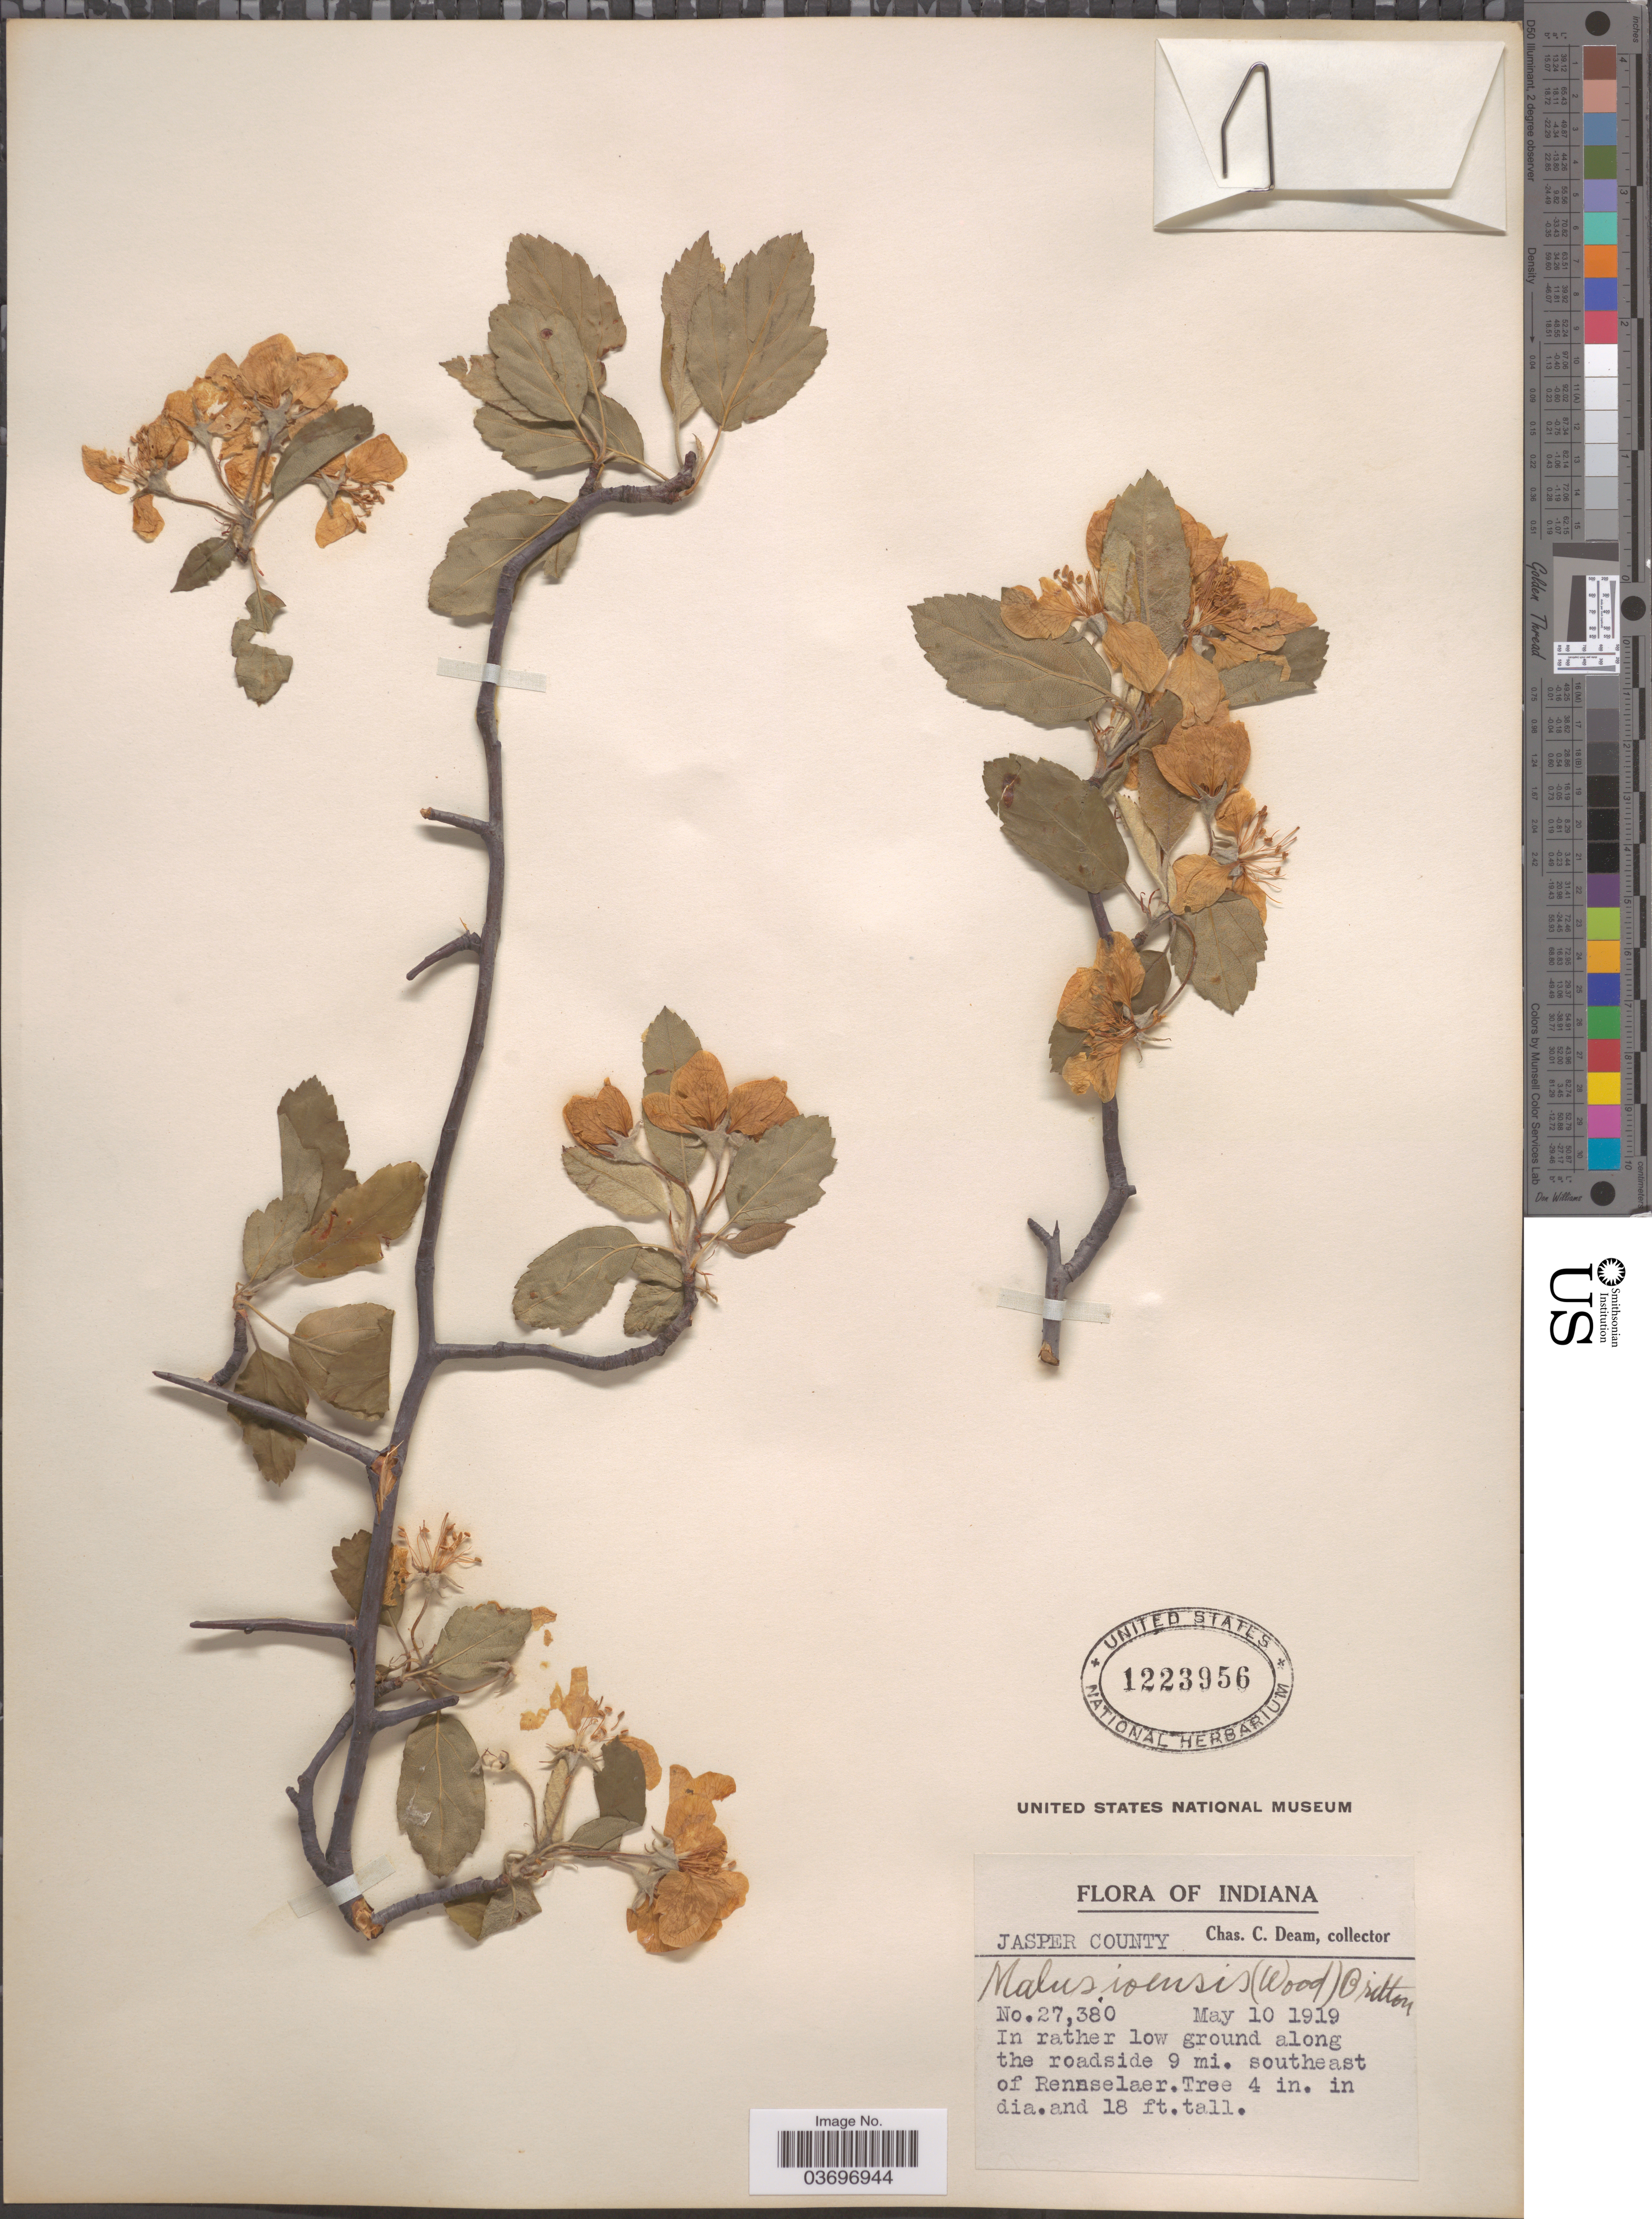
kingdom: Plantae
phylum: Tracheophyta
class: Magnoliopsida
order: Rosales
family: Rosaceae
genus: Malus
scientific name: Malus ioensis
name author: (Alph. Wood) Britton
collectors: C. C. Deam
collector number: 27380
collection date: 1919-05-10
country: United States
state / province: Indiana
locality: Jasper County. Along the roadside 9 mi. southeast of Rennselaer.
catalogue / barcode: US 1223956